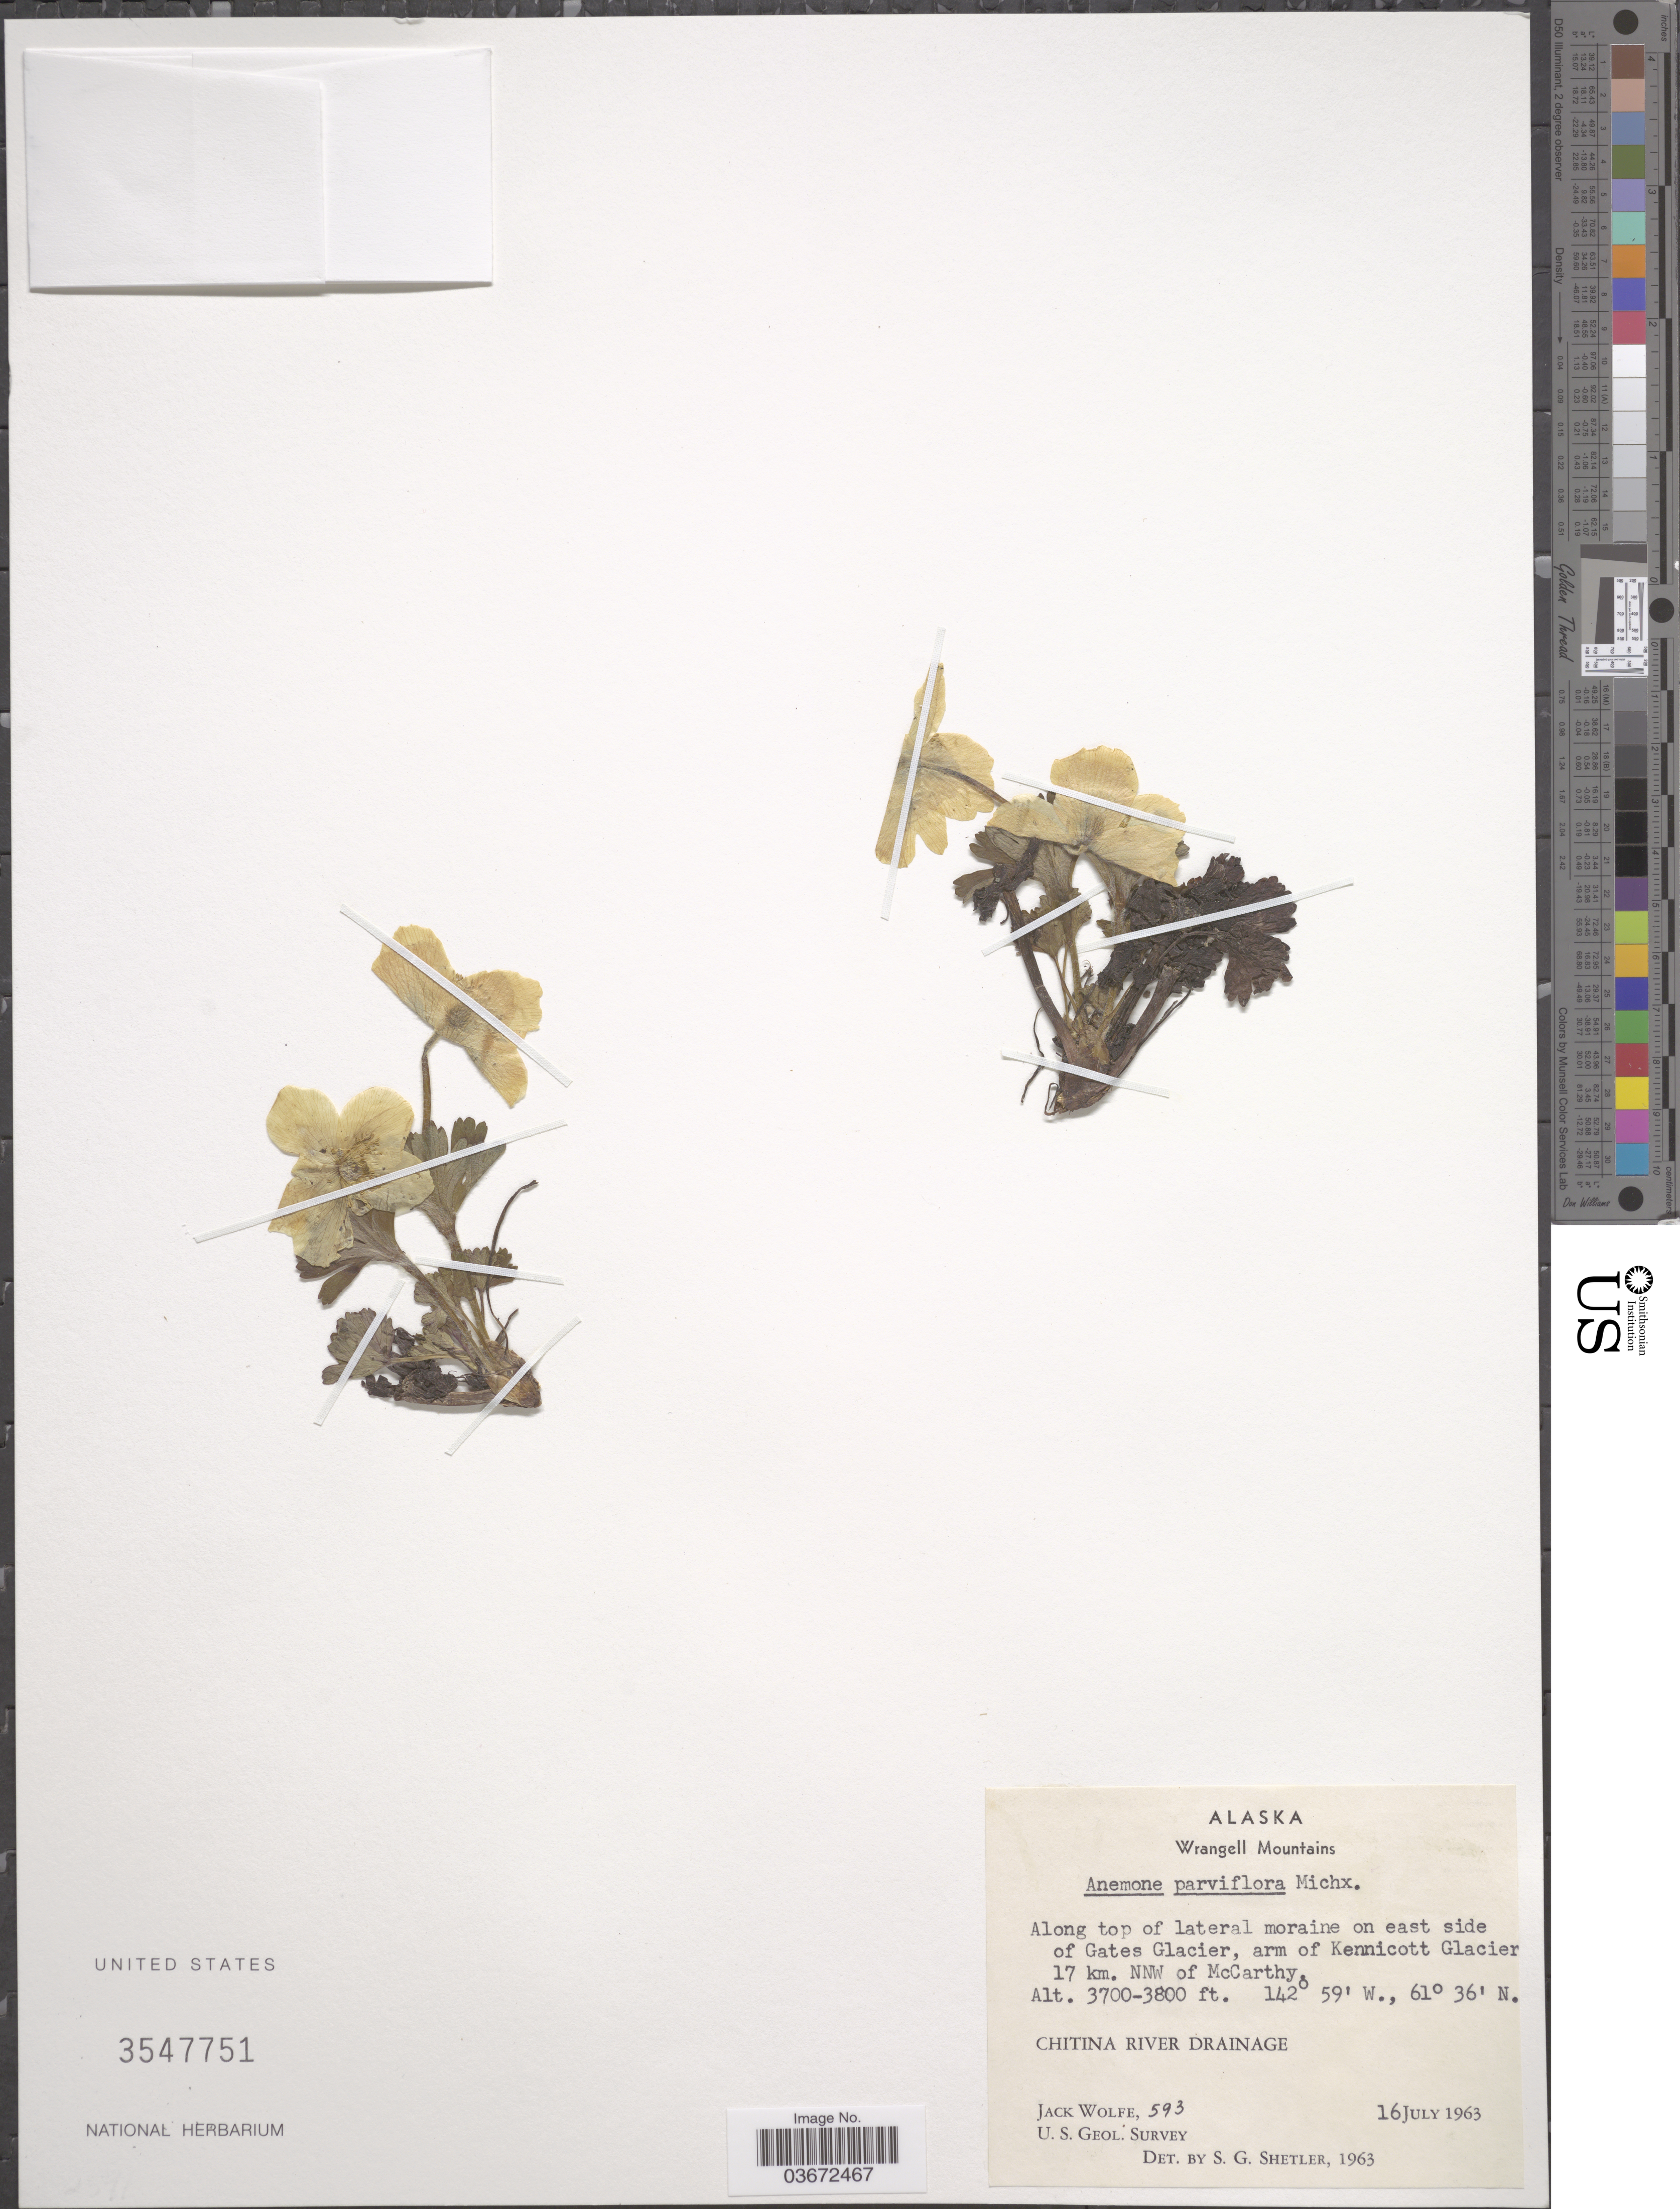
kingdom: Plantae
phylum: Tracheophyta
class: Magnoliopsida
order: Ranunculales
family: Ranunculaceae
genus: Anemone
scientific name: Anemone parviflora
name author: Michx.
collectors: J. Wolfe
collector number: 593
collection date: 1963-07-16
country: United States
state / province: Alaska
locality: Wrangell Mountains. Along top of lateral moraine on east side of Gates Glacier, arm of Kennicott Glacier 17 km. NNW of McCarthy. Chitina River Drainage.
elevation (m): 1128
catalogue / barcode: US 3547751